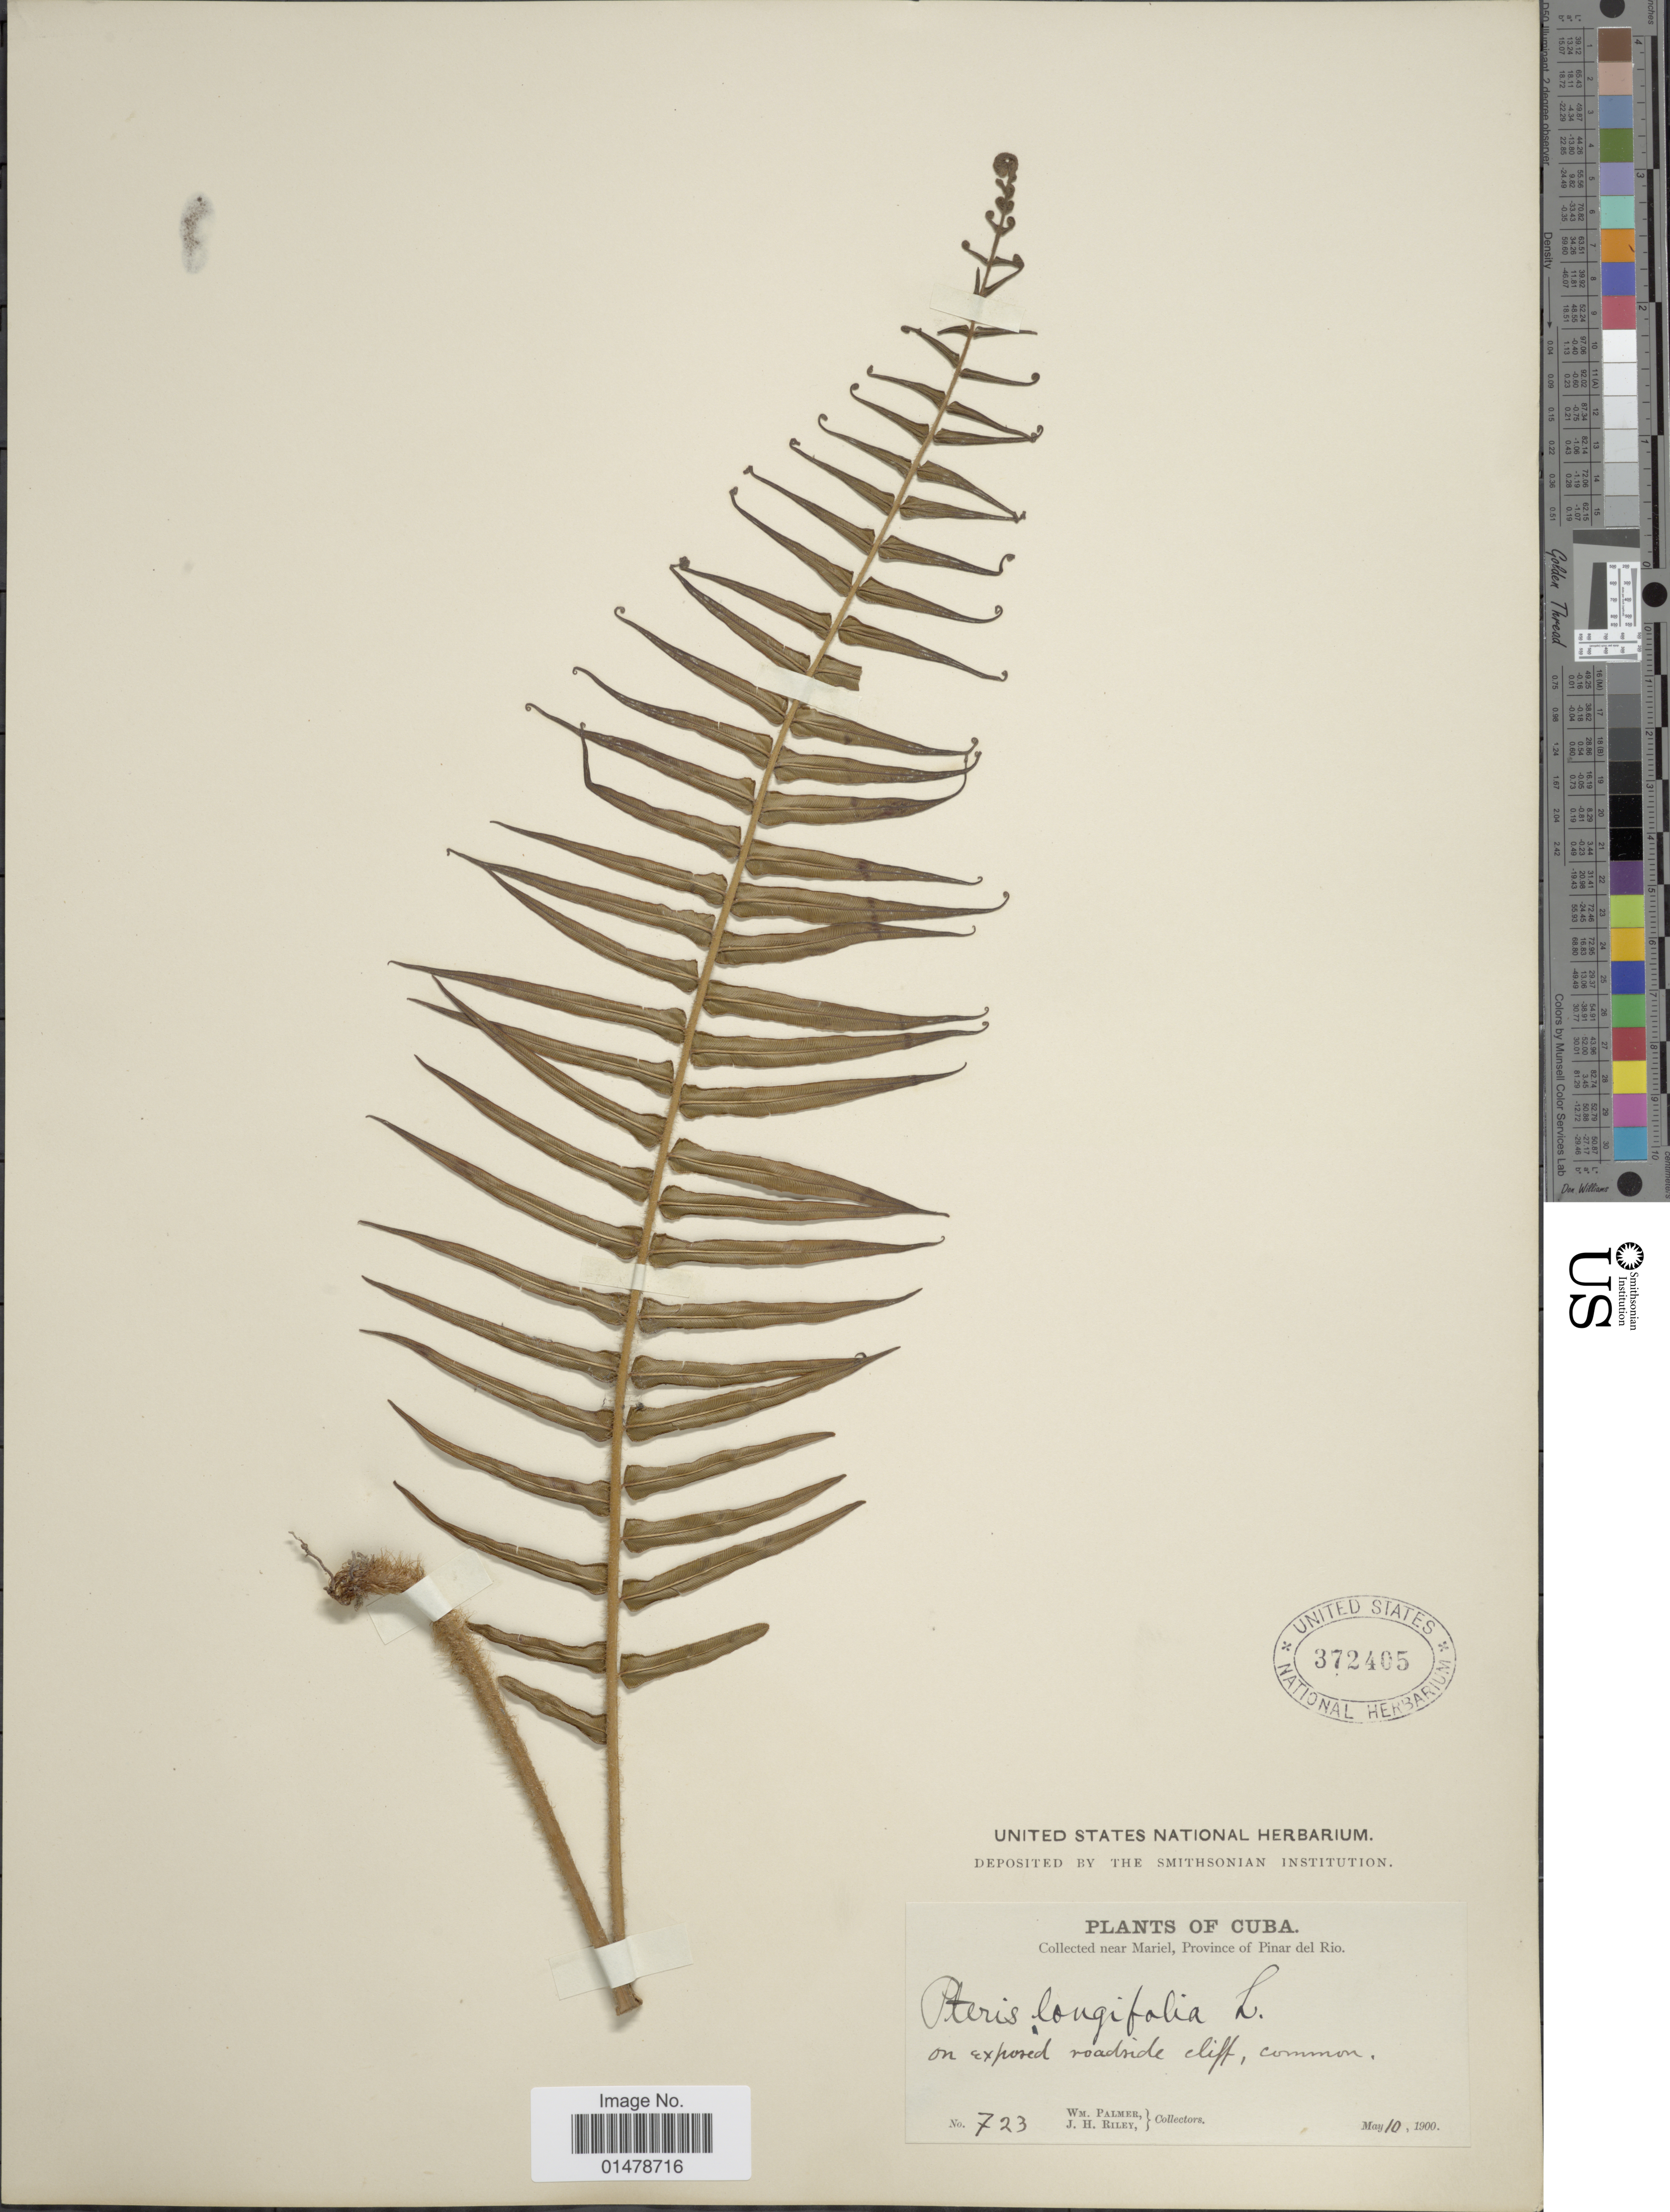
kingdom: Plantae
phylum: Tracheophyta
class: Polypodiopsida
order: Polypodiales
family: Pteridaceae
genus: Pteris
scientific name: Pteris longifolia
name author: L.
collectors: W. Palmer & J. H. Riley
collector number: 723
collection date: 1900-05-10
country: Cuba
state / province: Pinar del Río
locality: Near Mariel, Province of Pinar del Rio.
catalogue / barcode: US 372405